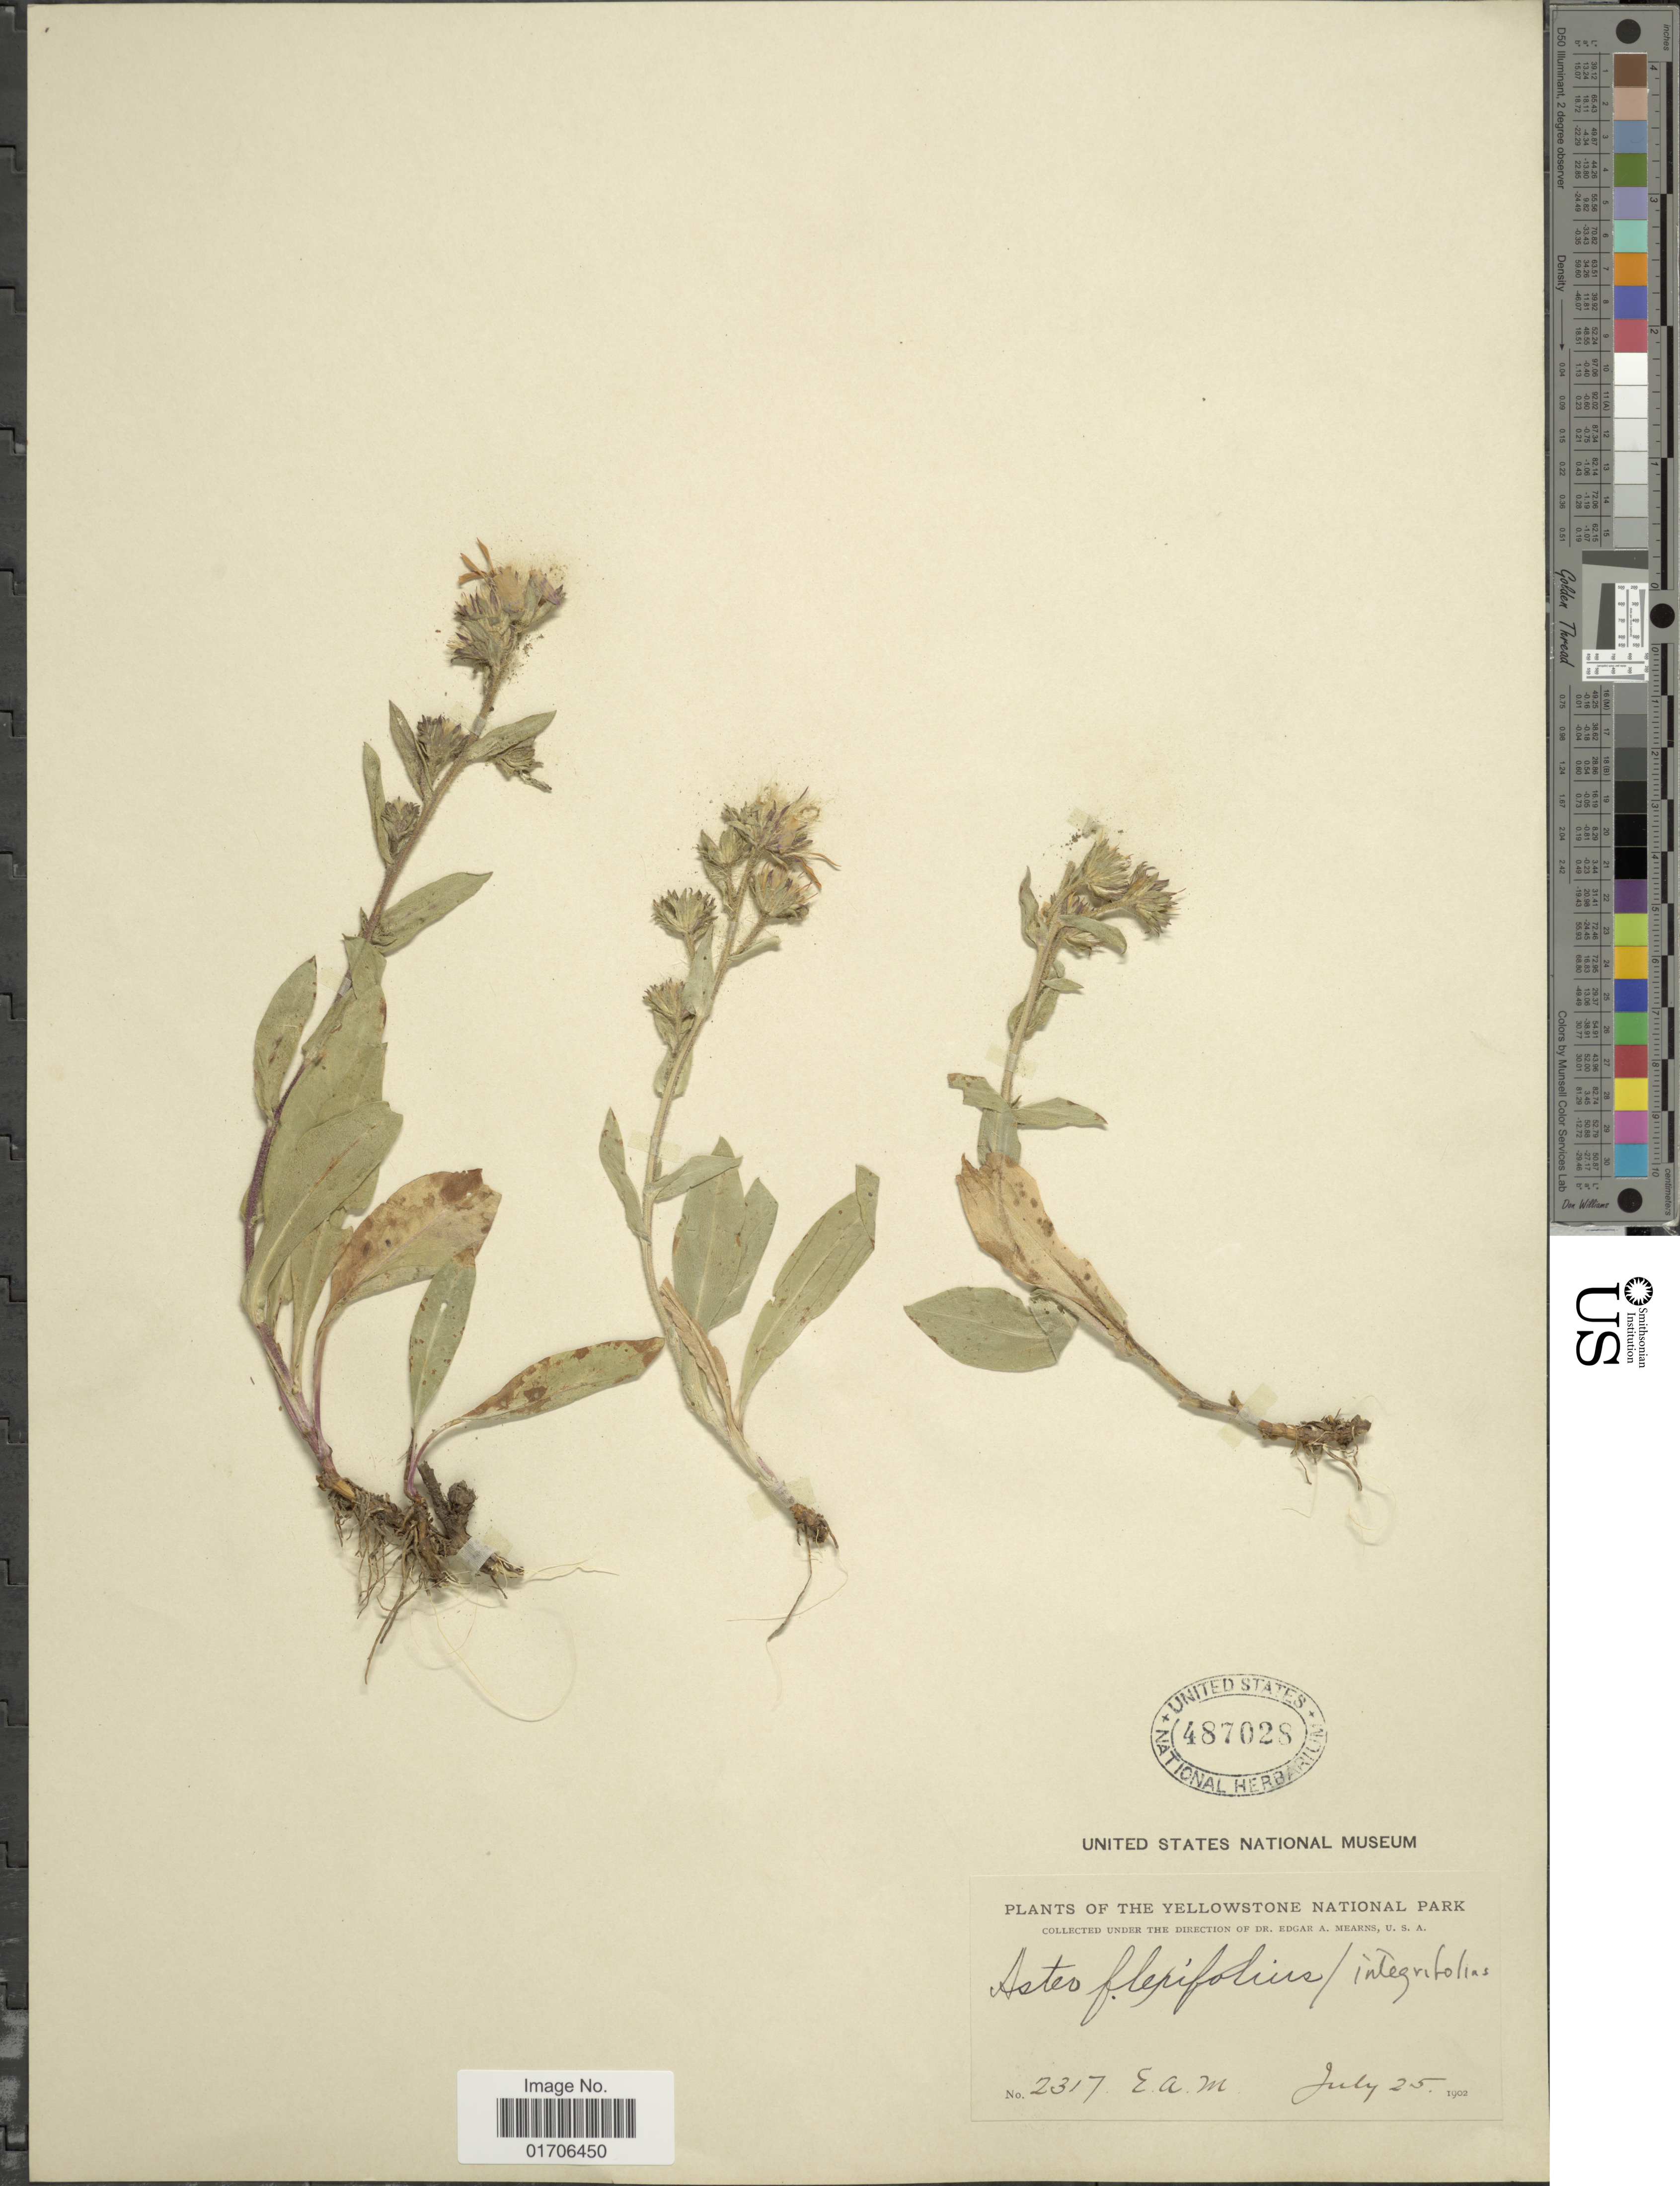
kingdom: Plantae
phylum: Tracheophyta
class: Magnoliopsida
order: Asterales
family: Asteraceae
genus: Eurybia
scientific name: Eurybia integrifolia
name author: (Nutt.) G.L. Nesom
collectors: E. A. Mearns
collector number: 2317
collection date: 1902-07-25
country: United States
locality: Yellowstone National Park.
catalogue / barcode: US 487028